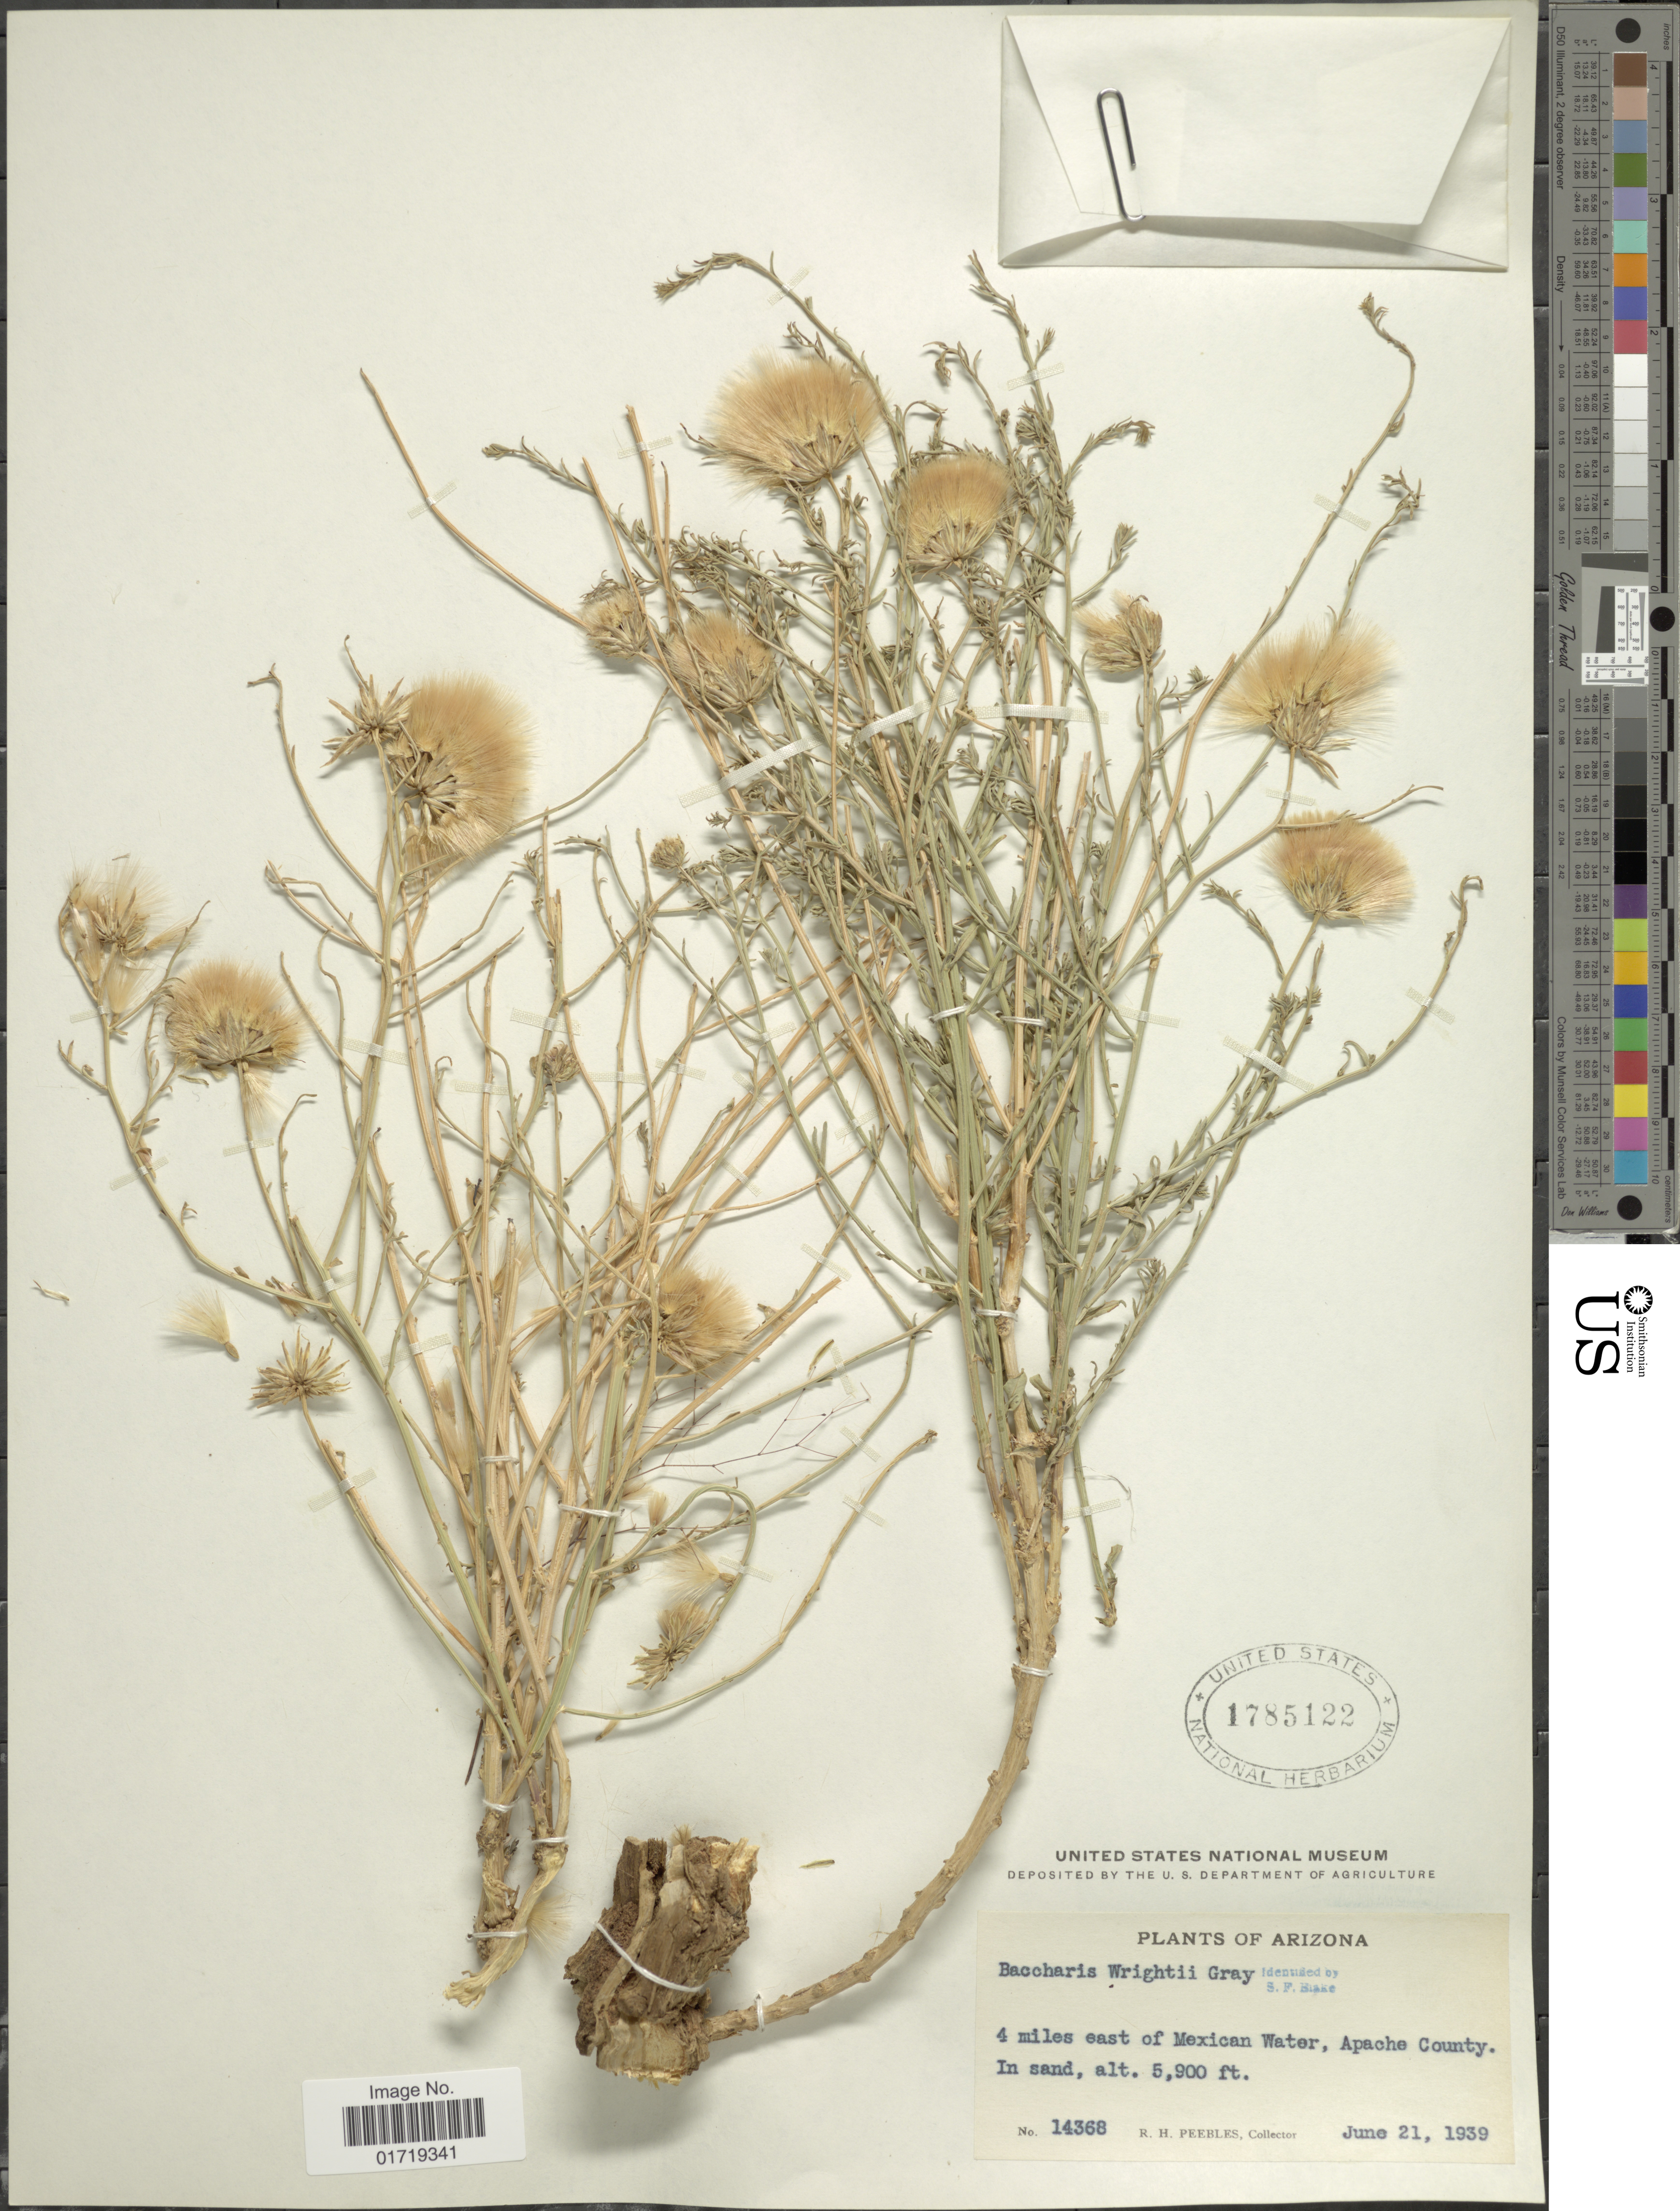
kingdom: Plantae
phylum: Tracheophyta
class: Magnoliopsida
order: Asterales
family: Asteraceae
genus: Baccharis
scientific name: Baccharis wrightii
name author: A. Gray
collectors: R. H. Peebles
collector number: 14368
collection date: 1939-06-21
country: United States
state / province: Arizona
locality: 4 miles east of Mexican Water, Apache County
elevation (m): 1798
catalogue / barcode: US 1785122